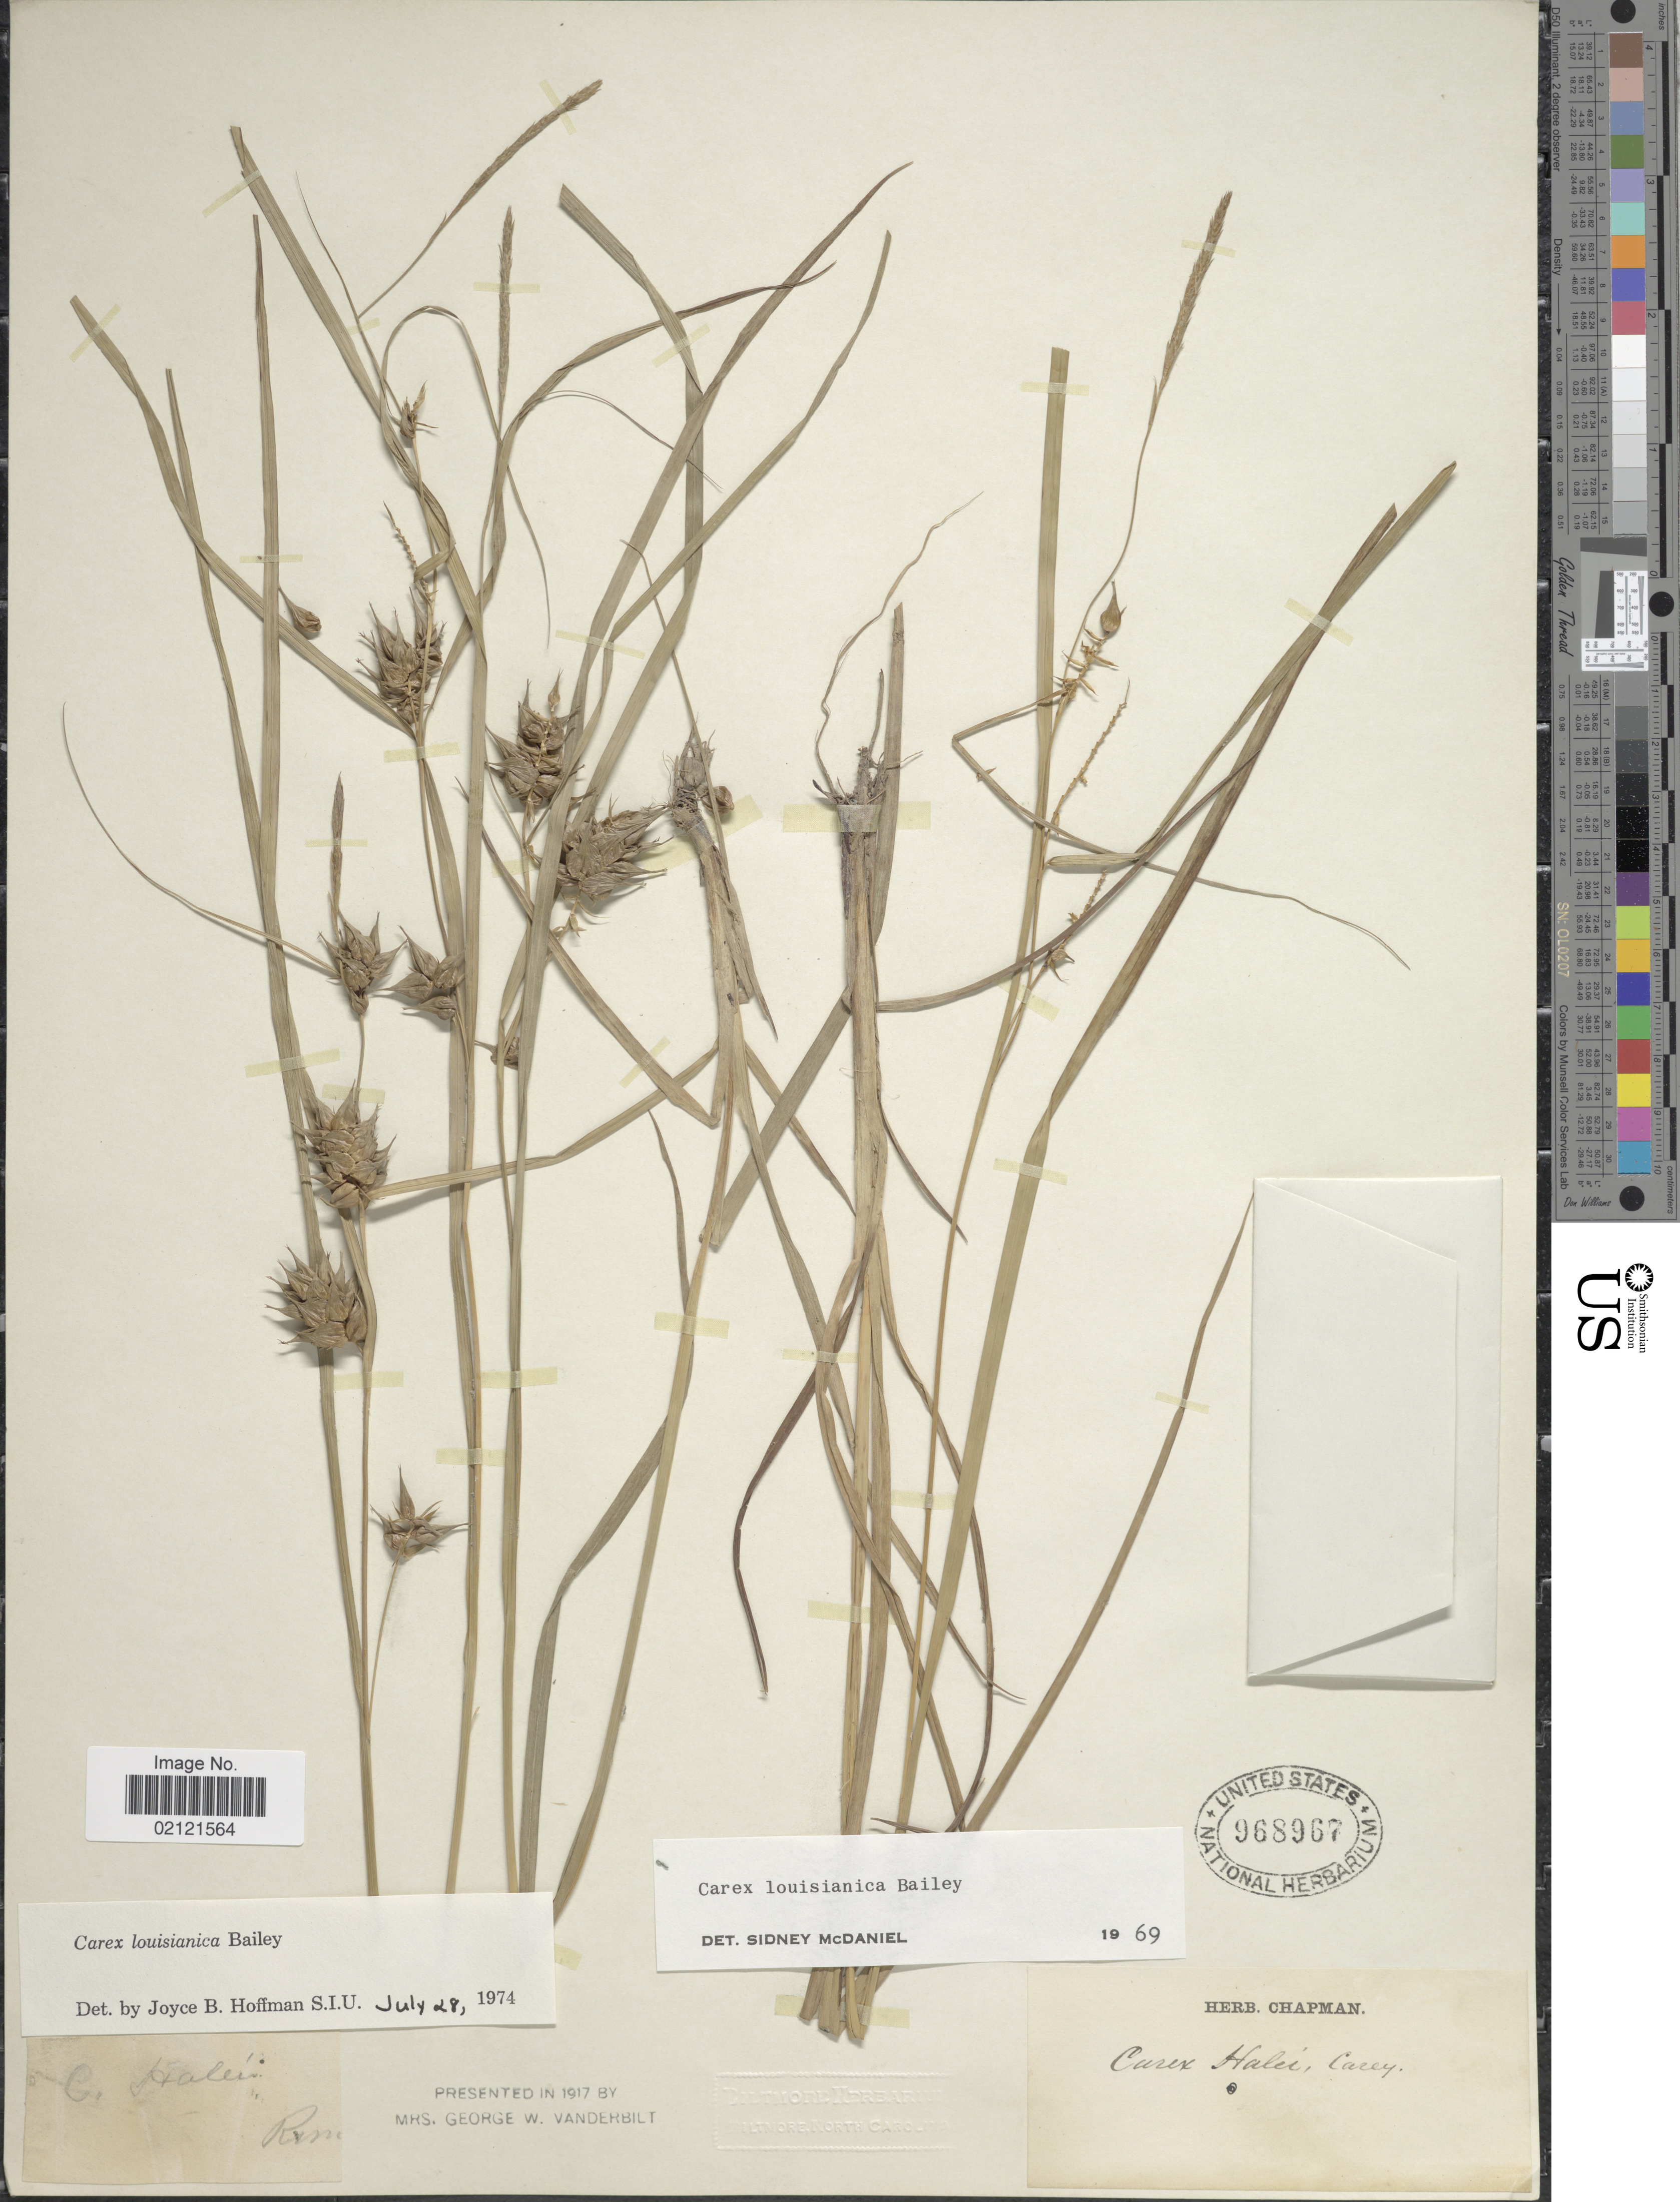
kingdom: Plantae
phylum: Tracheophyta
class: Liliopsida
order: Poales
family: Cyperaceae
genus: Carex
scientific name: Carex louisianica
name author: L.H. Bailey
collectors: ex herb. Chapman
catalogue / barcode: US 968967